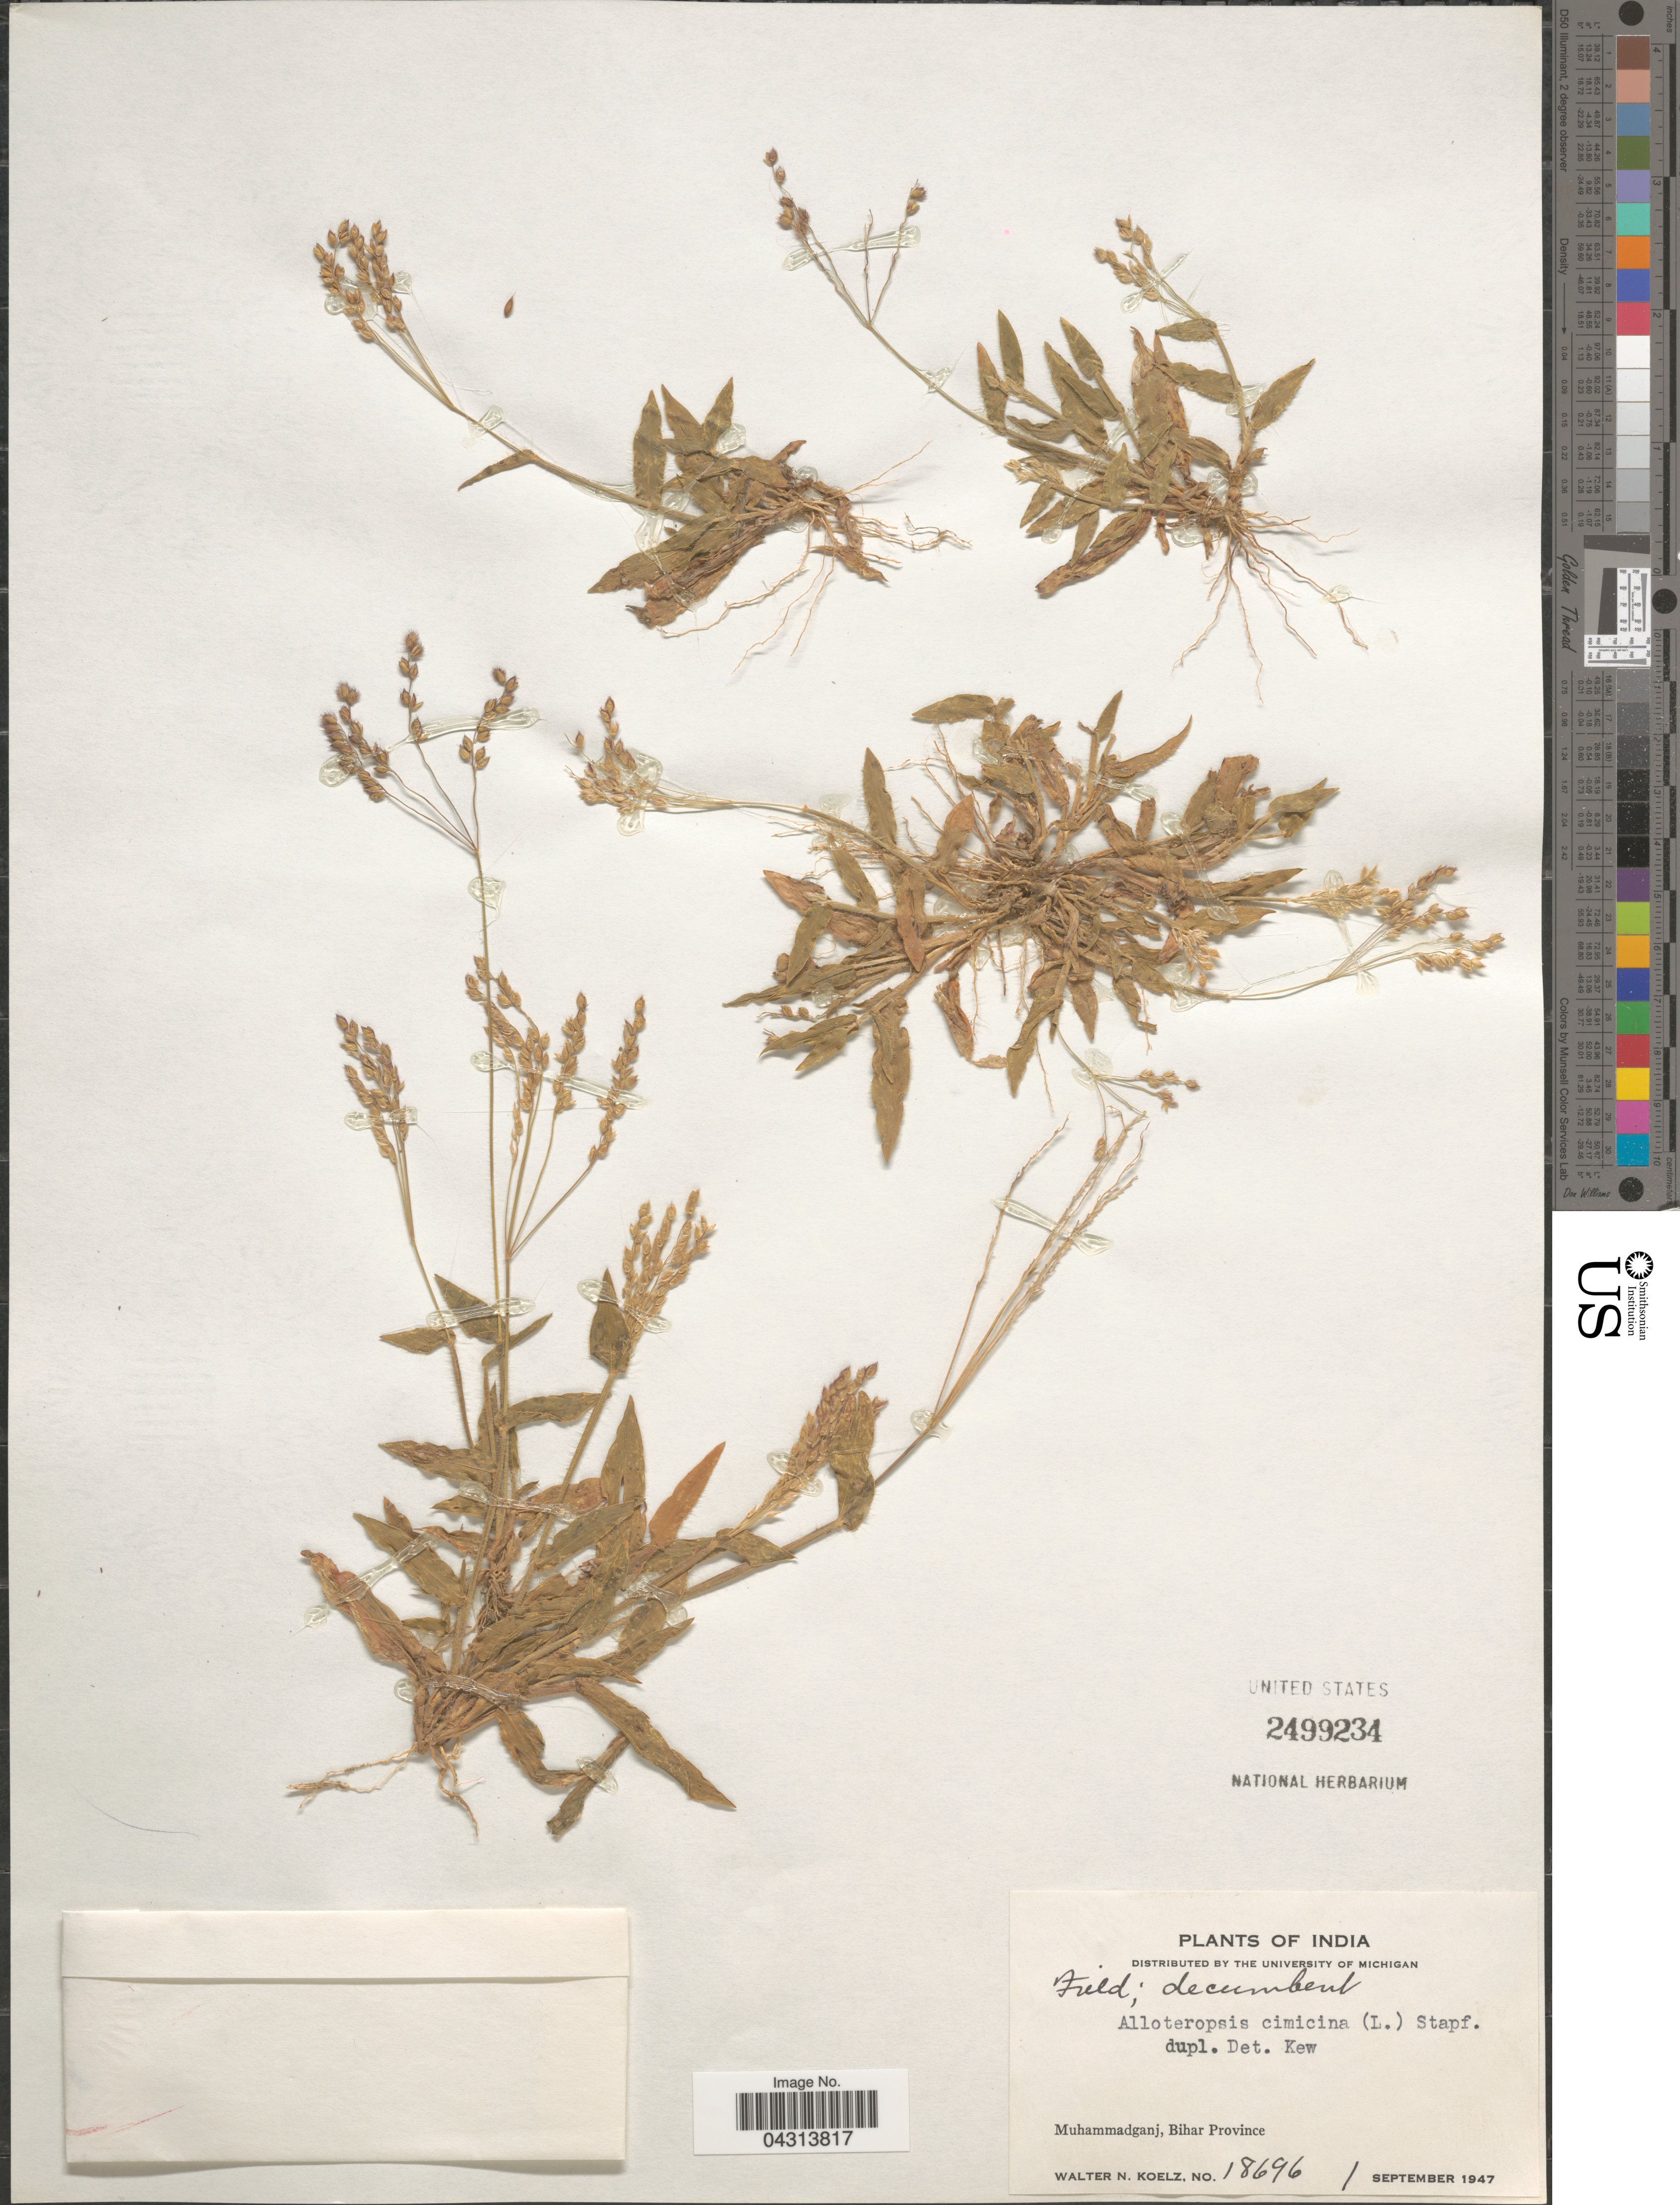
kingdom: Plantae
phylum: Tracheophyta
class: Liliopsida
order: Poales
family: Poaceae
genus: Alloteropsis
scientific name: Alloteropsis cimicina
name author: (L.) Stapf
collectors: W. N. Koelz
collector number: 18696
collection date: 1947-09-01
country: India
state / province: Bihar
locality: Muhammadganj.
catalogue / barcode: US 2499234